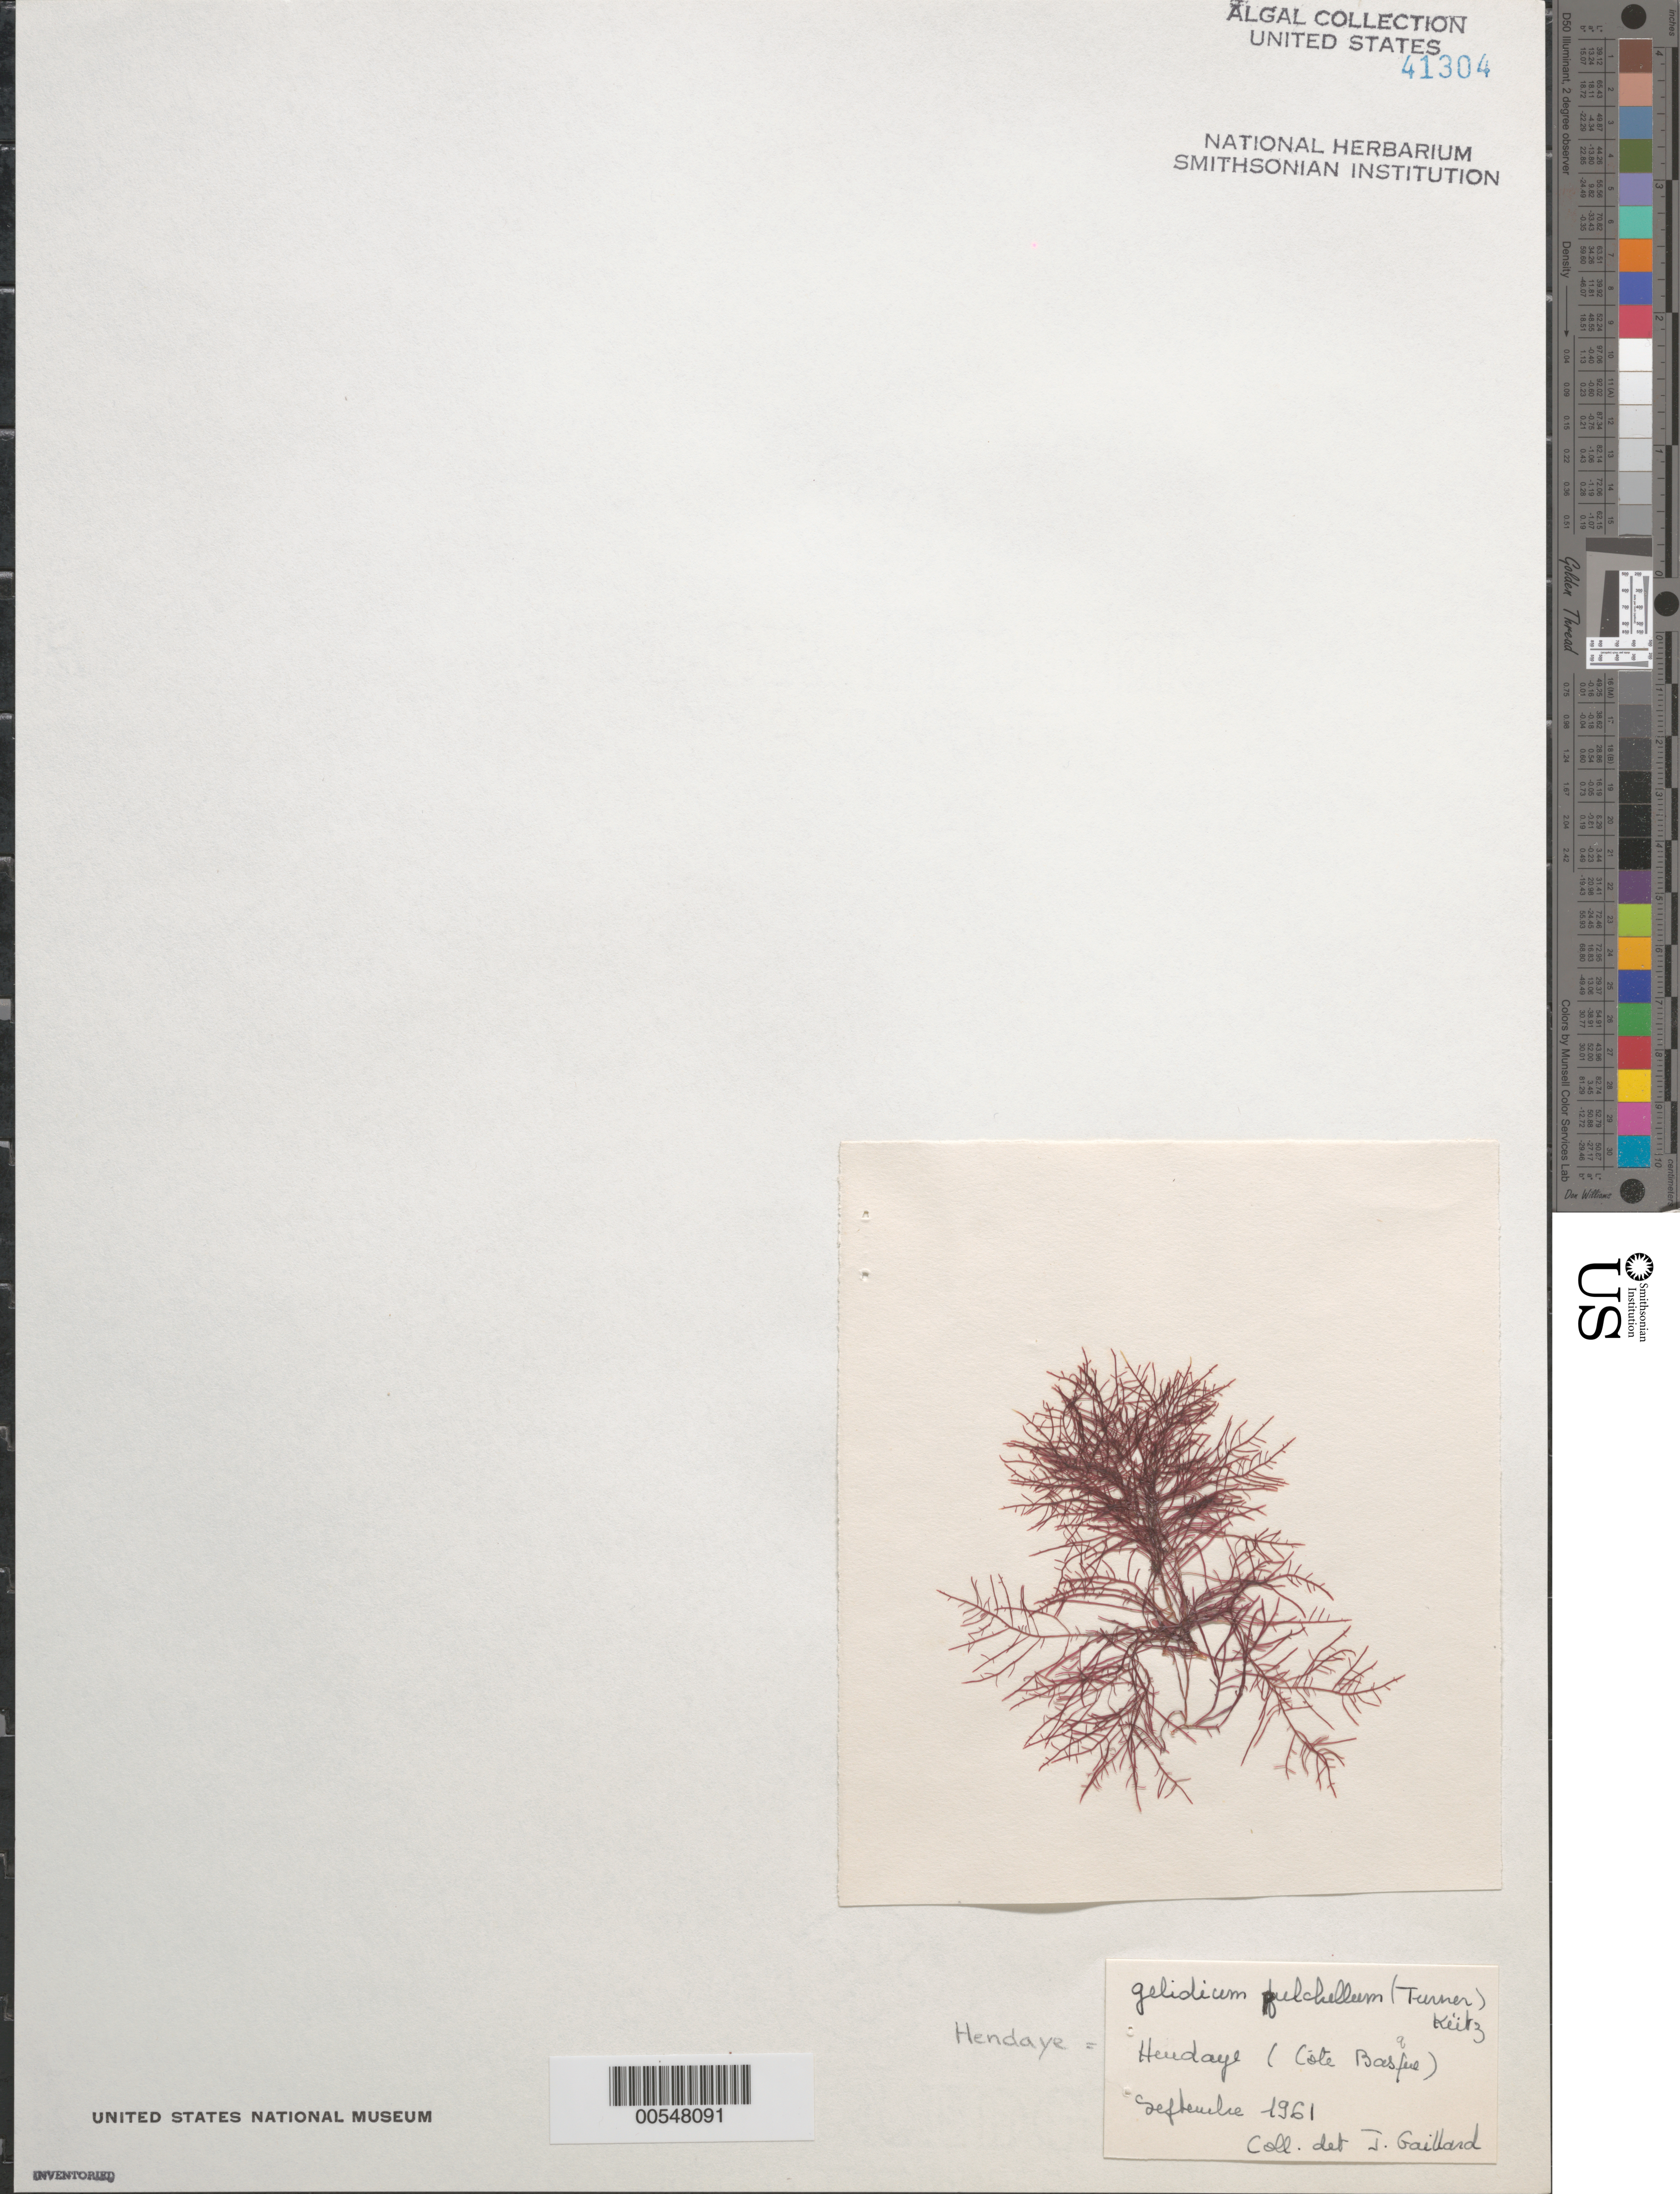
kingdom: Plantae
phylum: Rhodophyta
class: Florideophyceae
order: Gelidiales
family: Gelidiaceae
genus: Gelidium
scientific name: Gelidium pulchellum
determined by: Gaillard, J.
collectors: J. Gaillard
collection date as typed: Sep 1961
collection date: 1961-09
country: France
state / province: Nouvelle-Aquitaine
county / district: Pyrénées-Atlantiques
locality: Hendaye, Basque coast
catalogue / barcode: US 41304